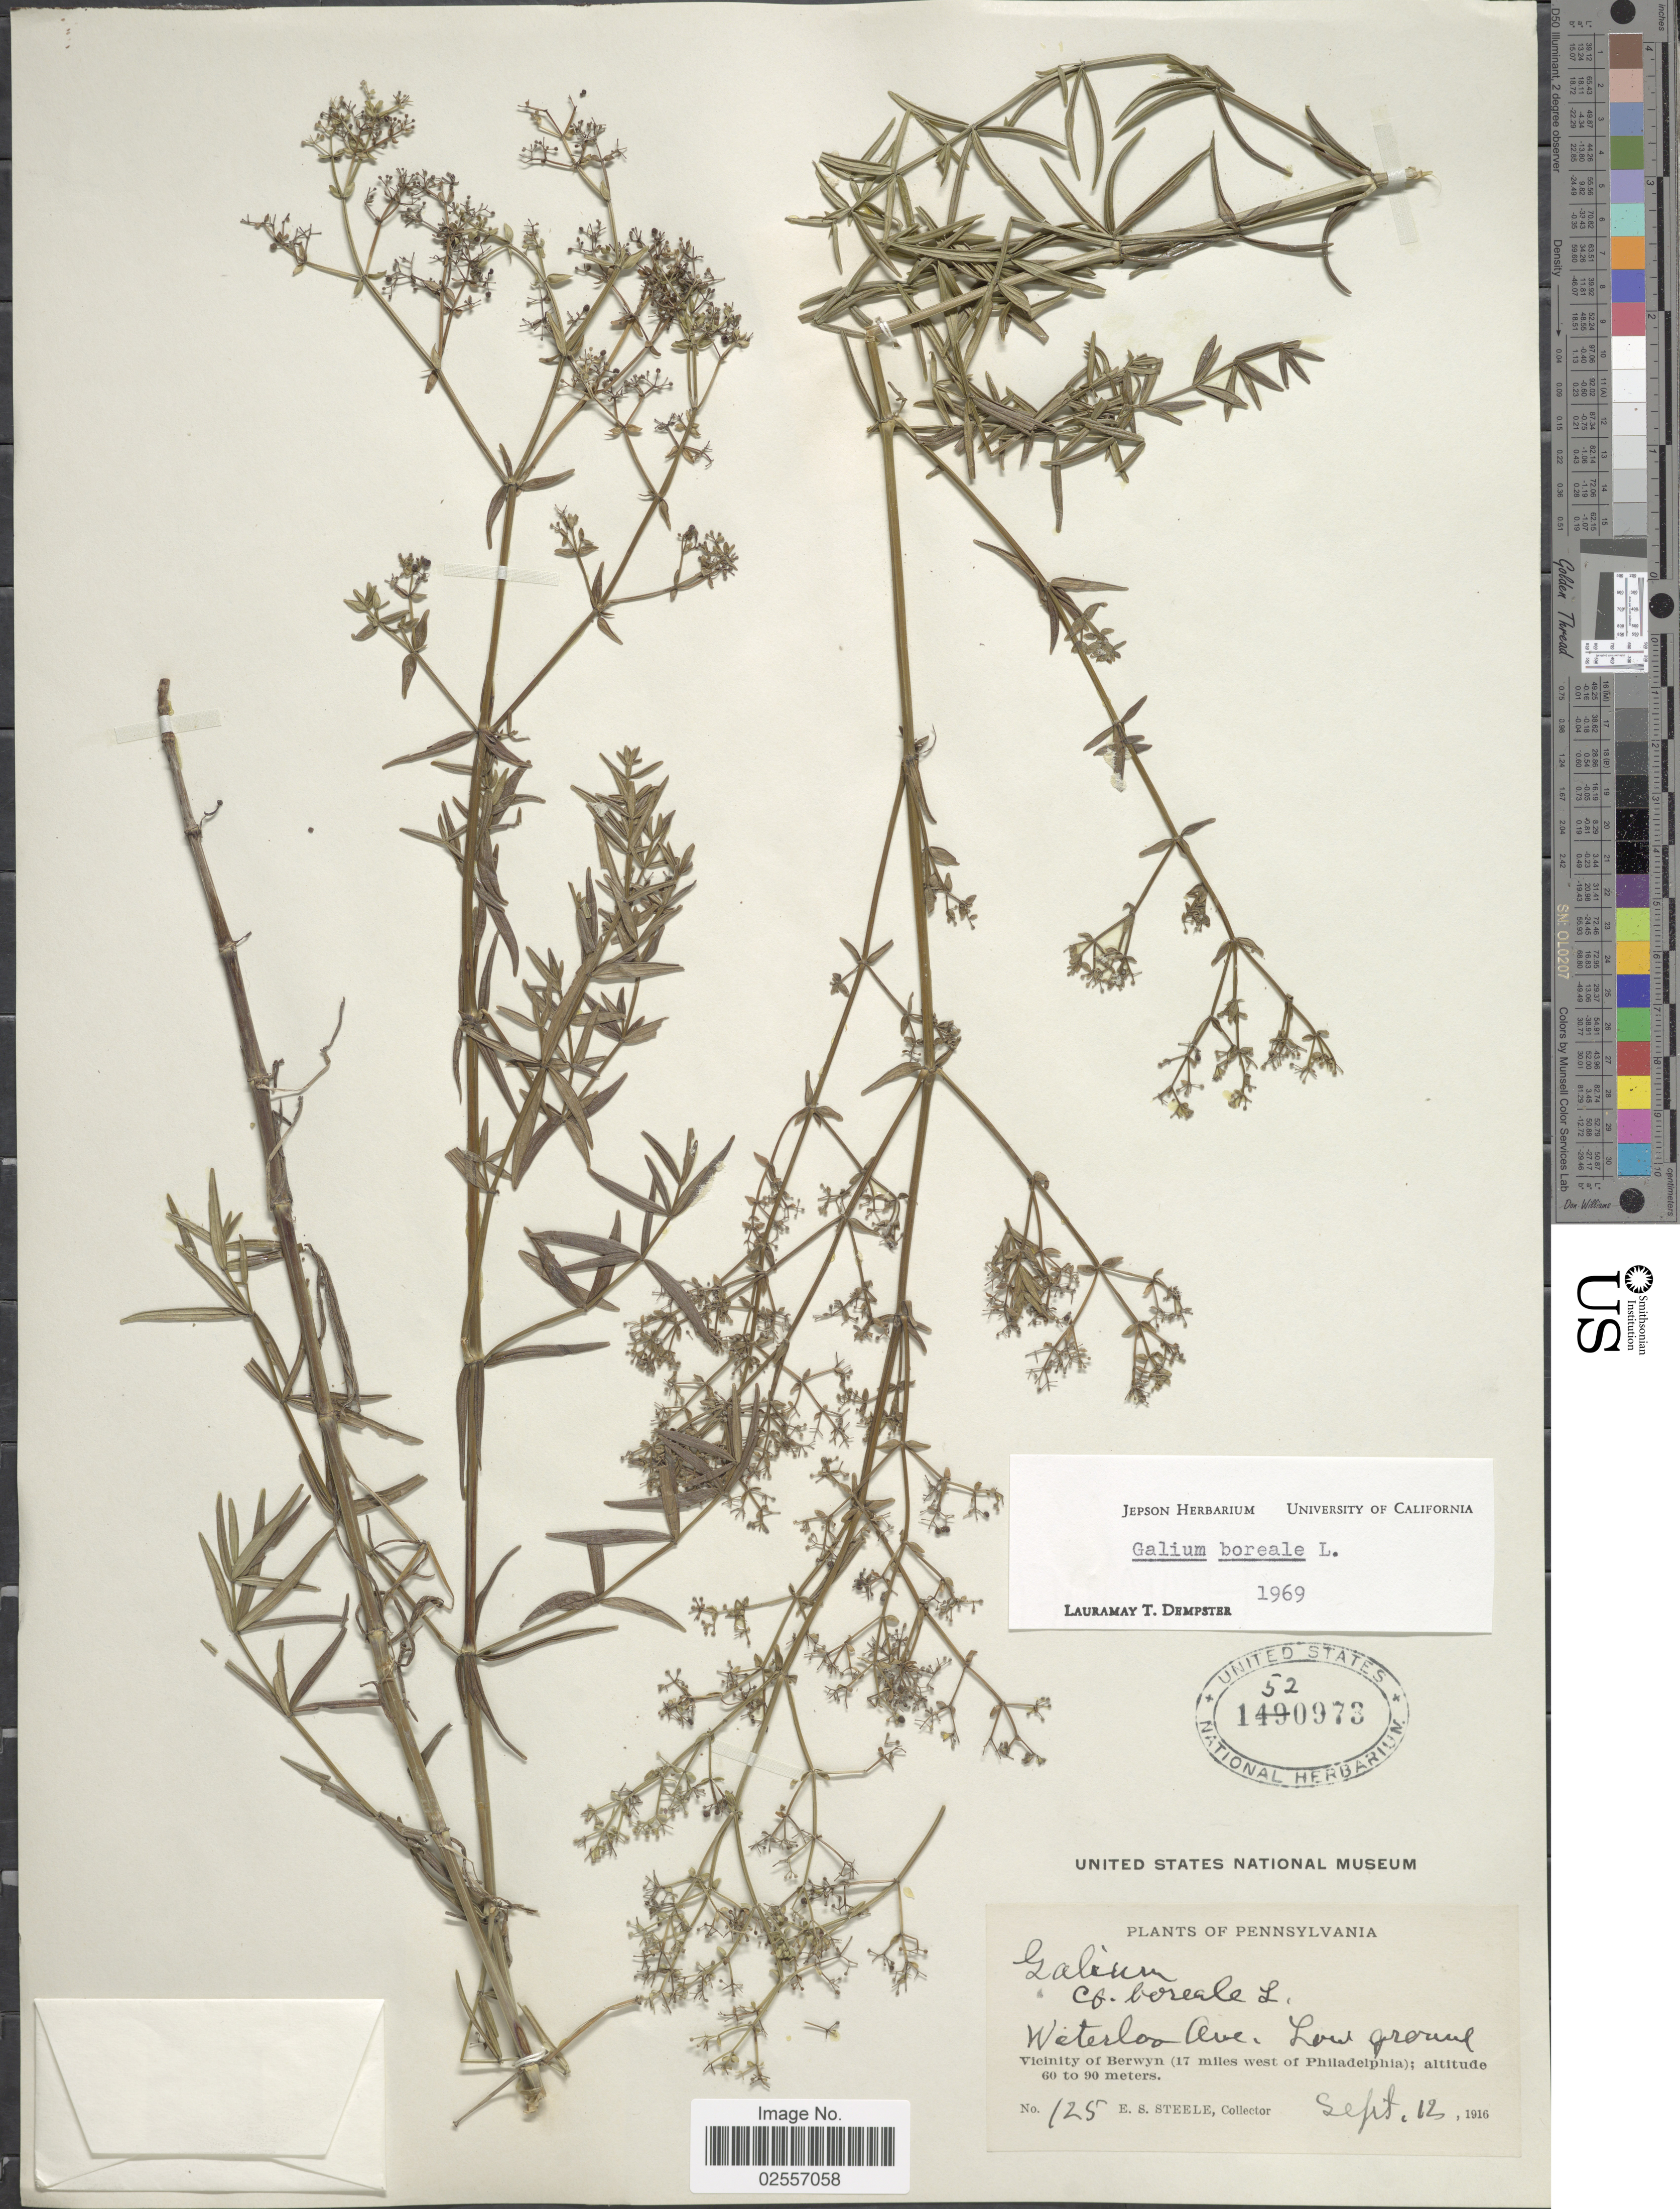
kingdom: Plantae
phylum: Tracheophyta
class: Magnoliopsida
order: Gentianales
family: Rubiaceae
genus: Galium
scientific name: Galium boreale L.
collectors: E. Steele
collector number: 125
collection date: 1916-09-12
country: United States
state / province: Pennsylvania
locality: Waterloo Ave. Vicinity of Berwyn (17 miles west of Philadelphia)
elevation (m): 60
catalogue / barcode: US 1520973